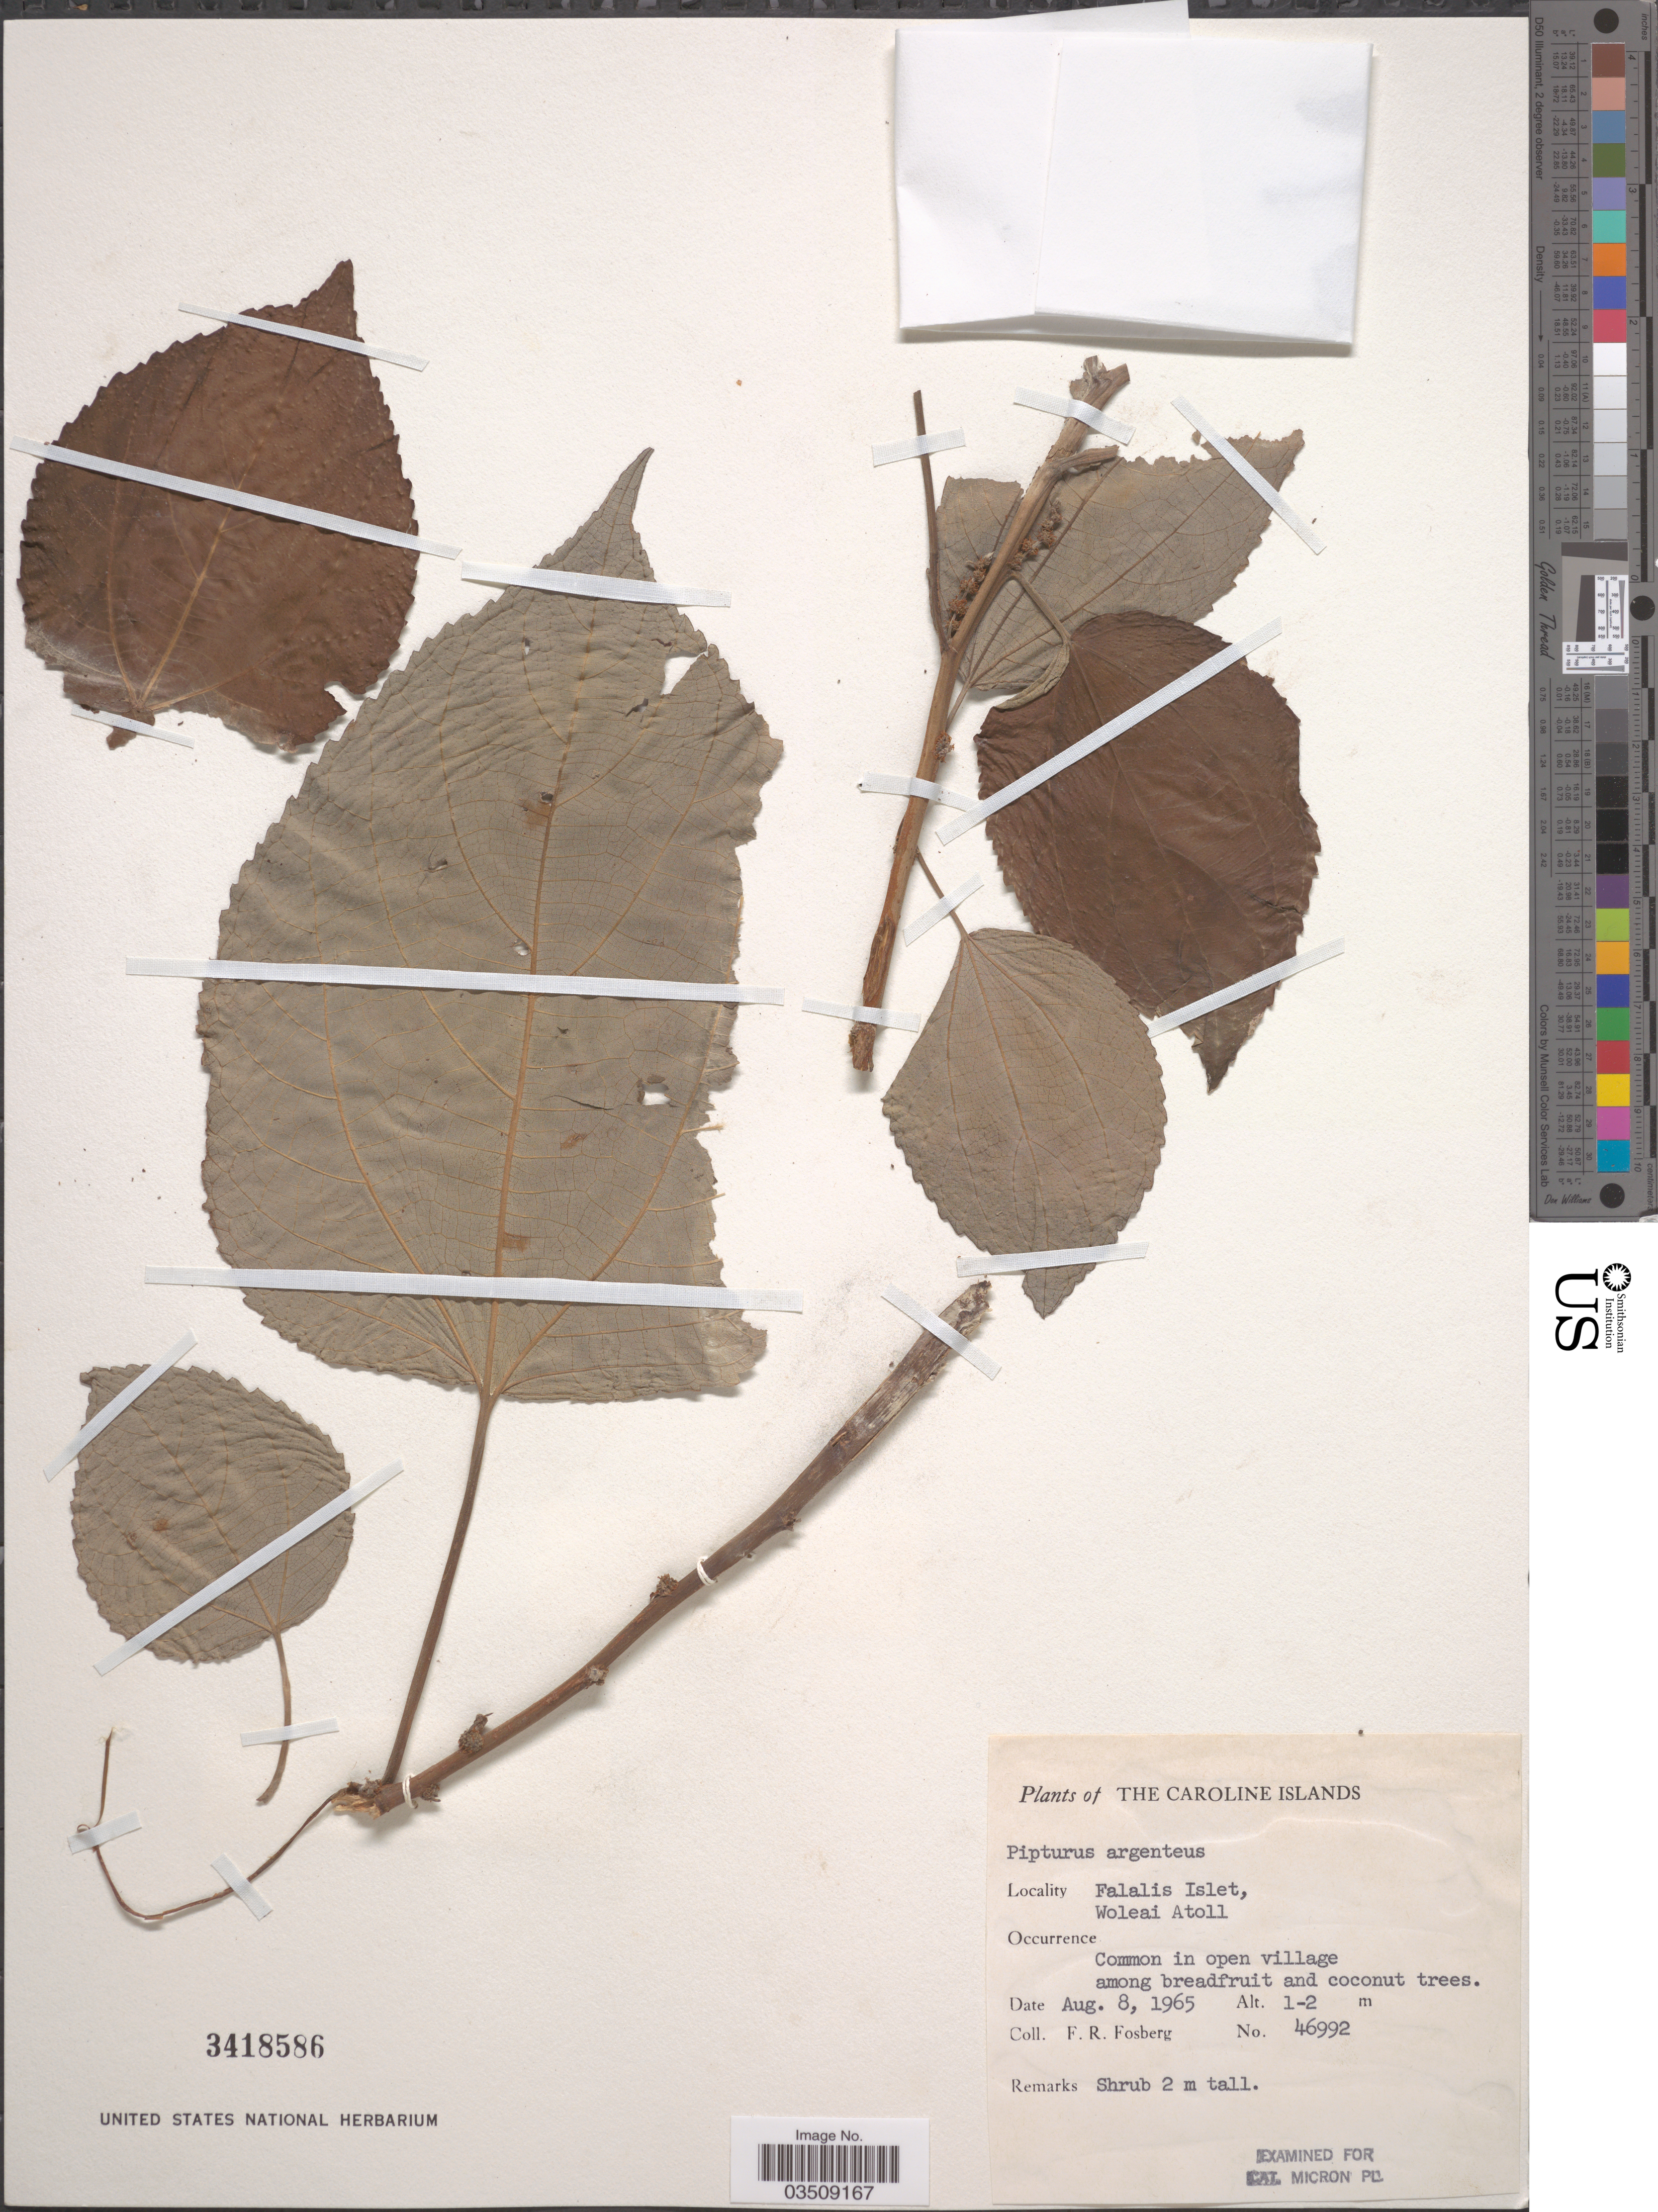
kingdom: Plantae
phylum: Tracheophyta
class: Magnoliopsida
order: Rosales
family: Urticaceae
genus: Pipturus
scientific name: Pipturus argenteus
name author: (G. Forst.) Wedd.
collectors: F. R. Fosberg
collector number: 46992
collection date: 1965-08-08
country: Micronesia, Federated States of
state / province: Yap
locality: Caroline Islands. Falalis Islet, Woleai Atoll.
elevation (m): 1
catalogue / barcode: US 3418586